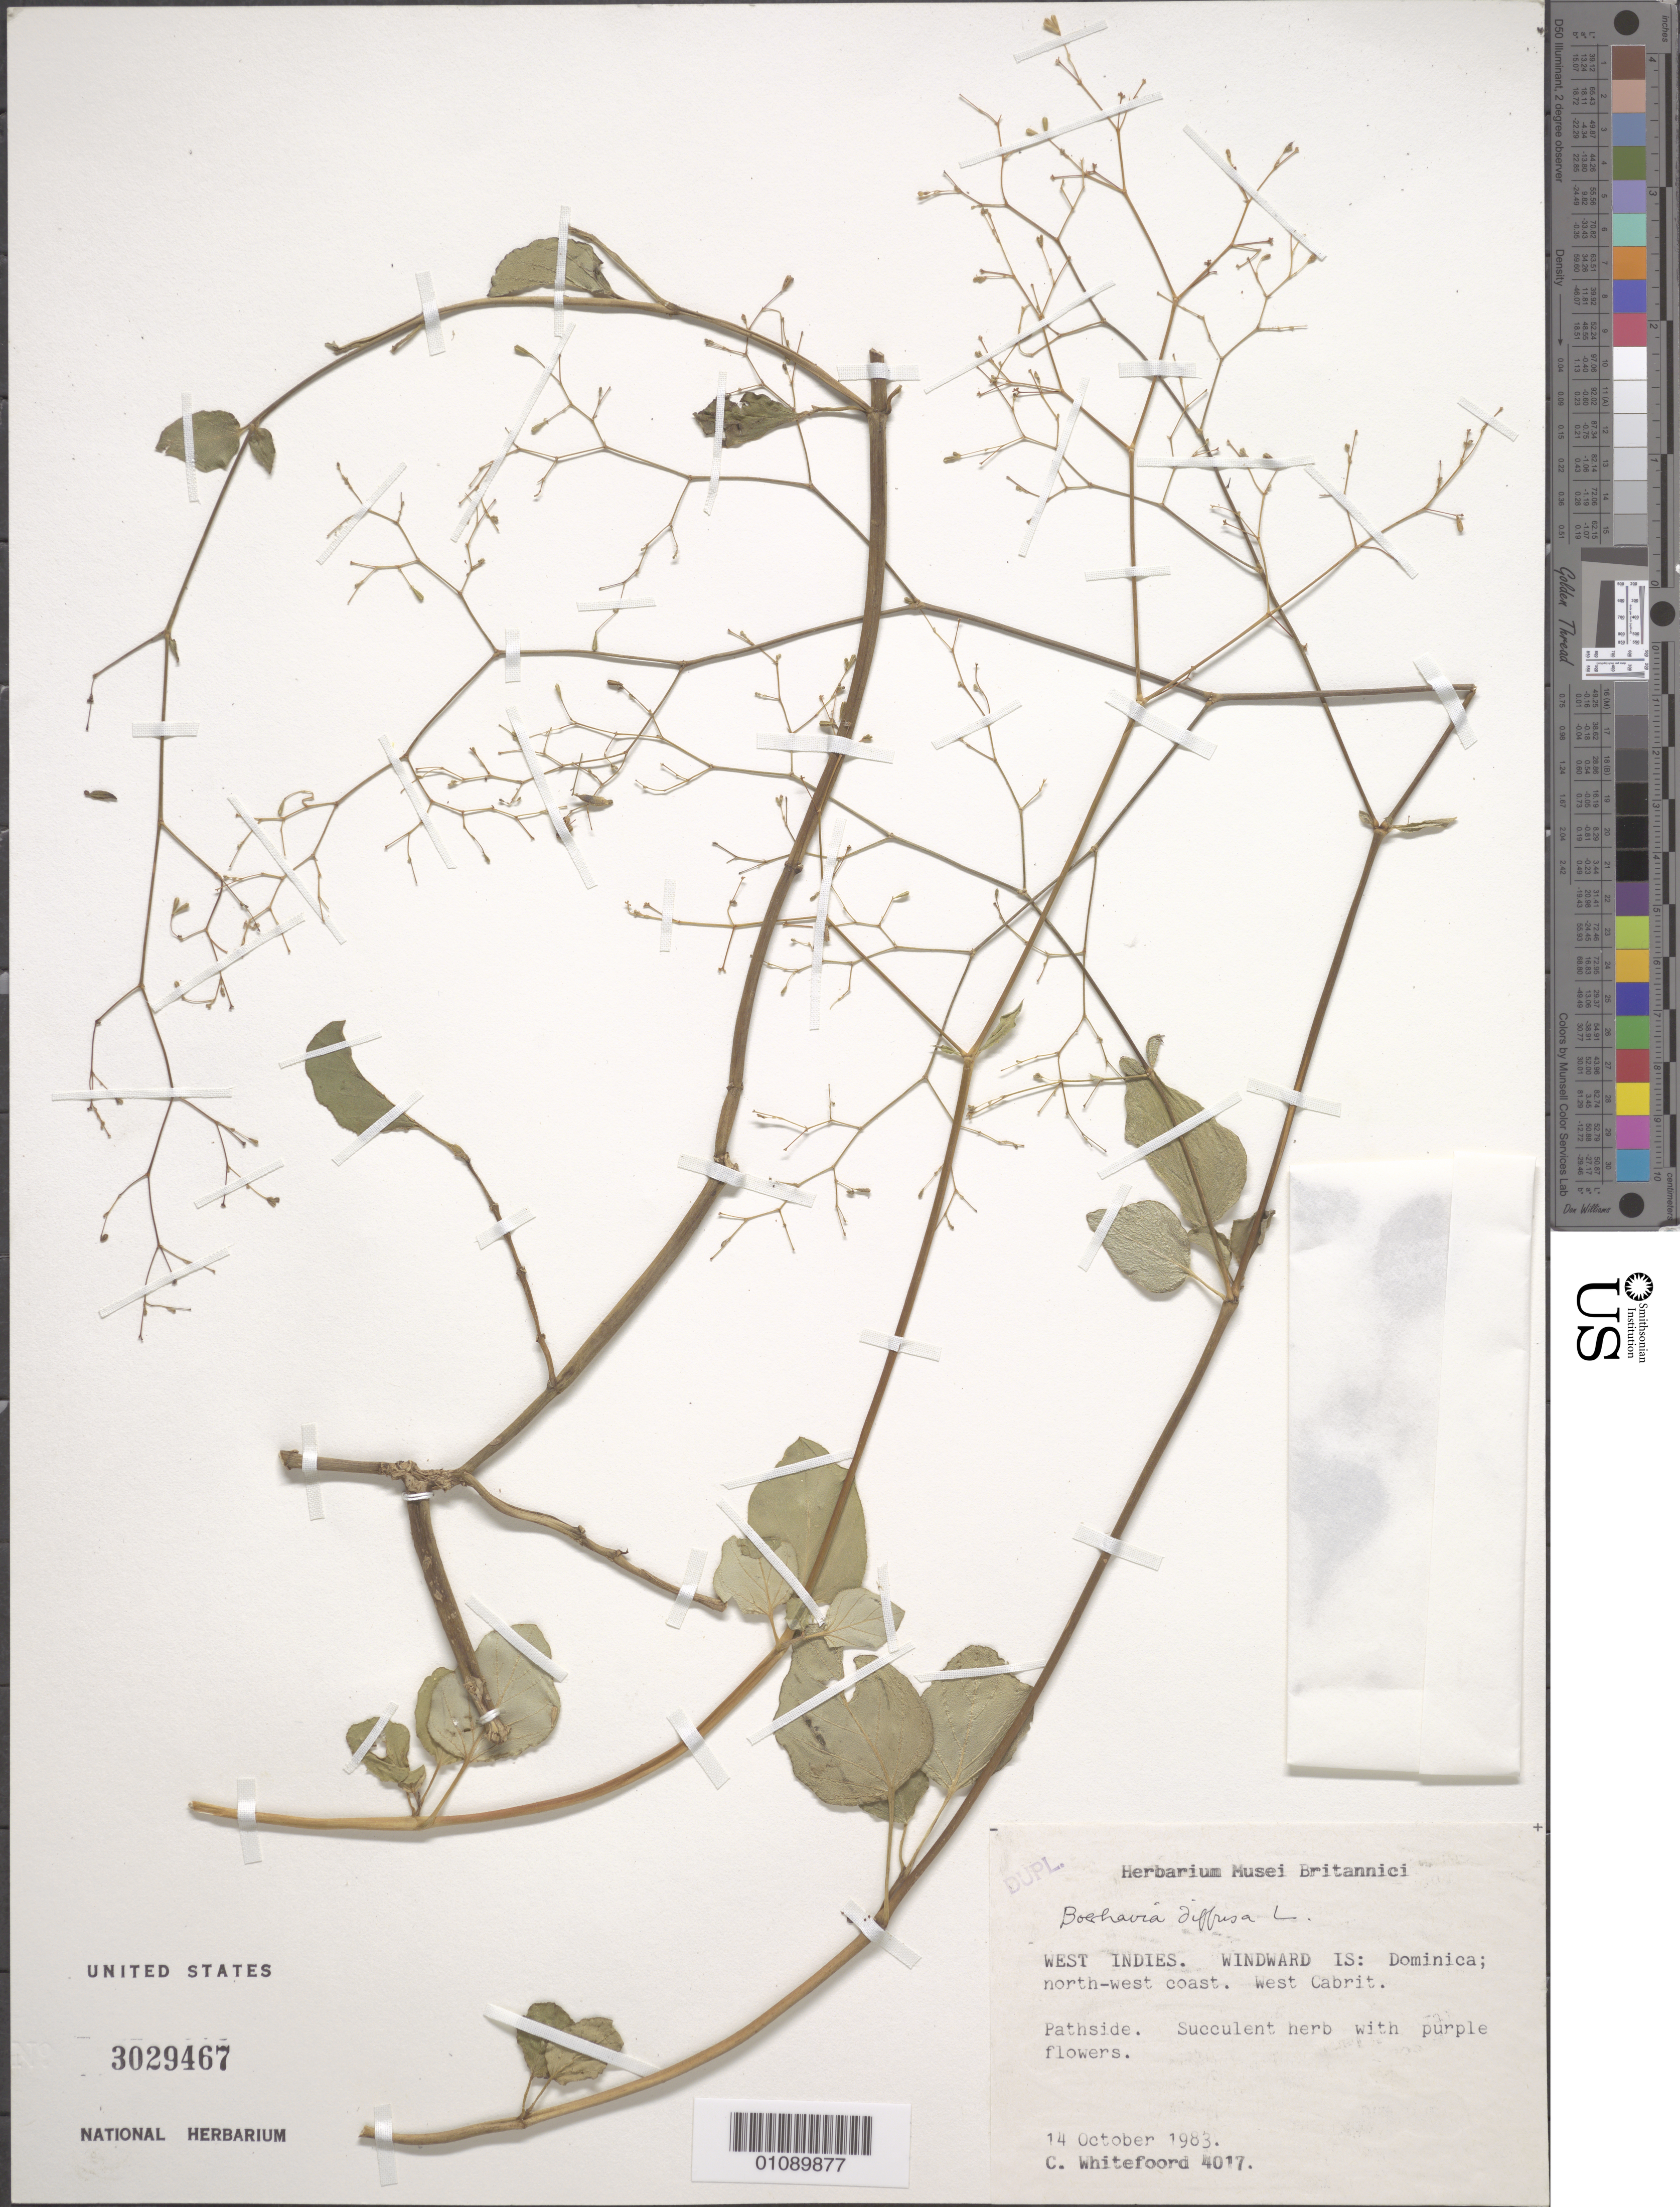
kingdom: Plantae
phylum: Tracheophyta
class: Magnoliopsida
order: Caryophyllales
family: Nyctaginaceae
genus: Boerhavia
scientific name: Boerhavia diffusa var. diffusa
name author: L.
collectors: C. Whitefoord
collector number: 4017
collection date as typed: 14 Oct 1983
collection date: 1983-10-14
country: Dominica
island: Dominica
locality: NW coast, West Cabrit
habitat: Pathside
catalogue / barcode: US 3029467